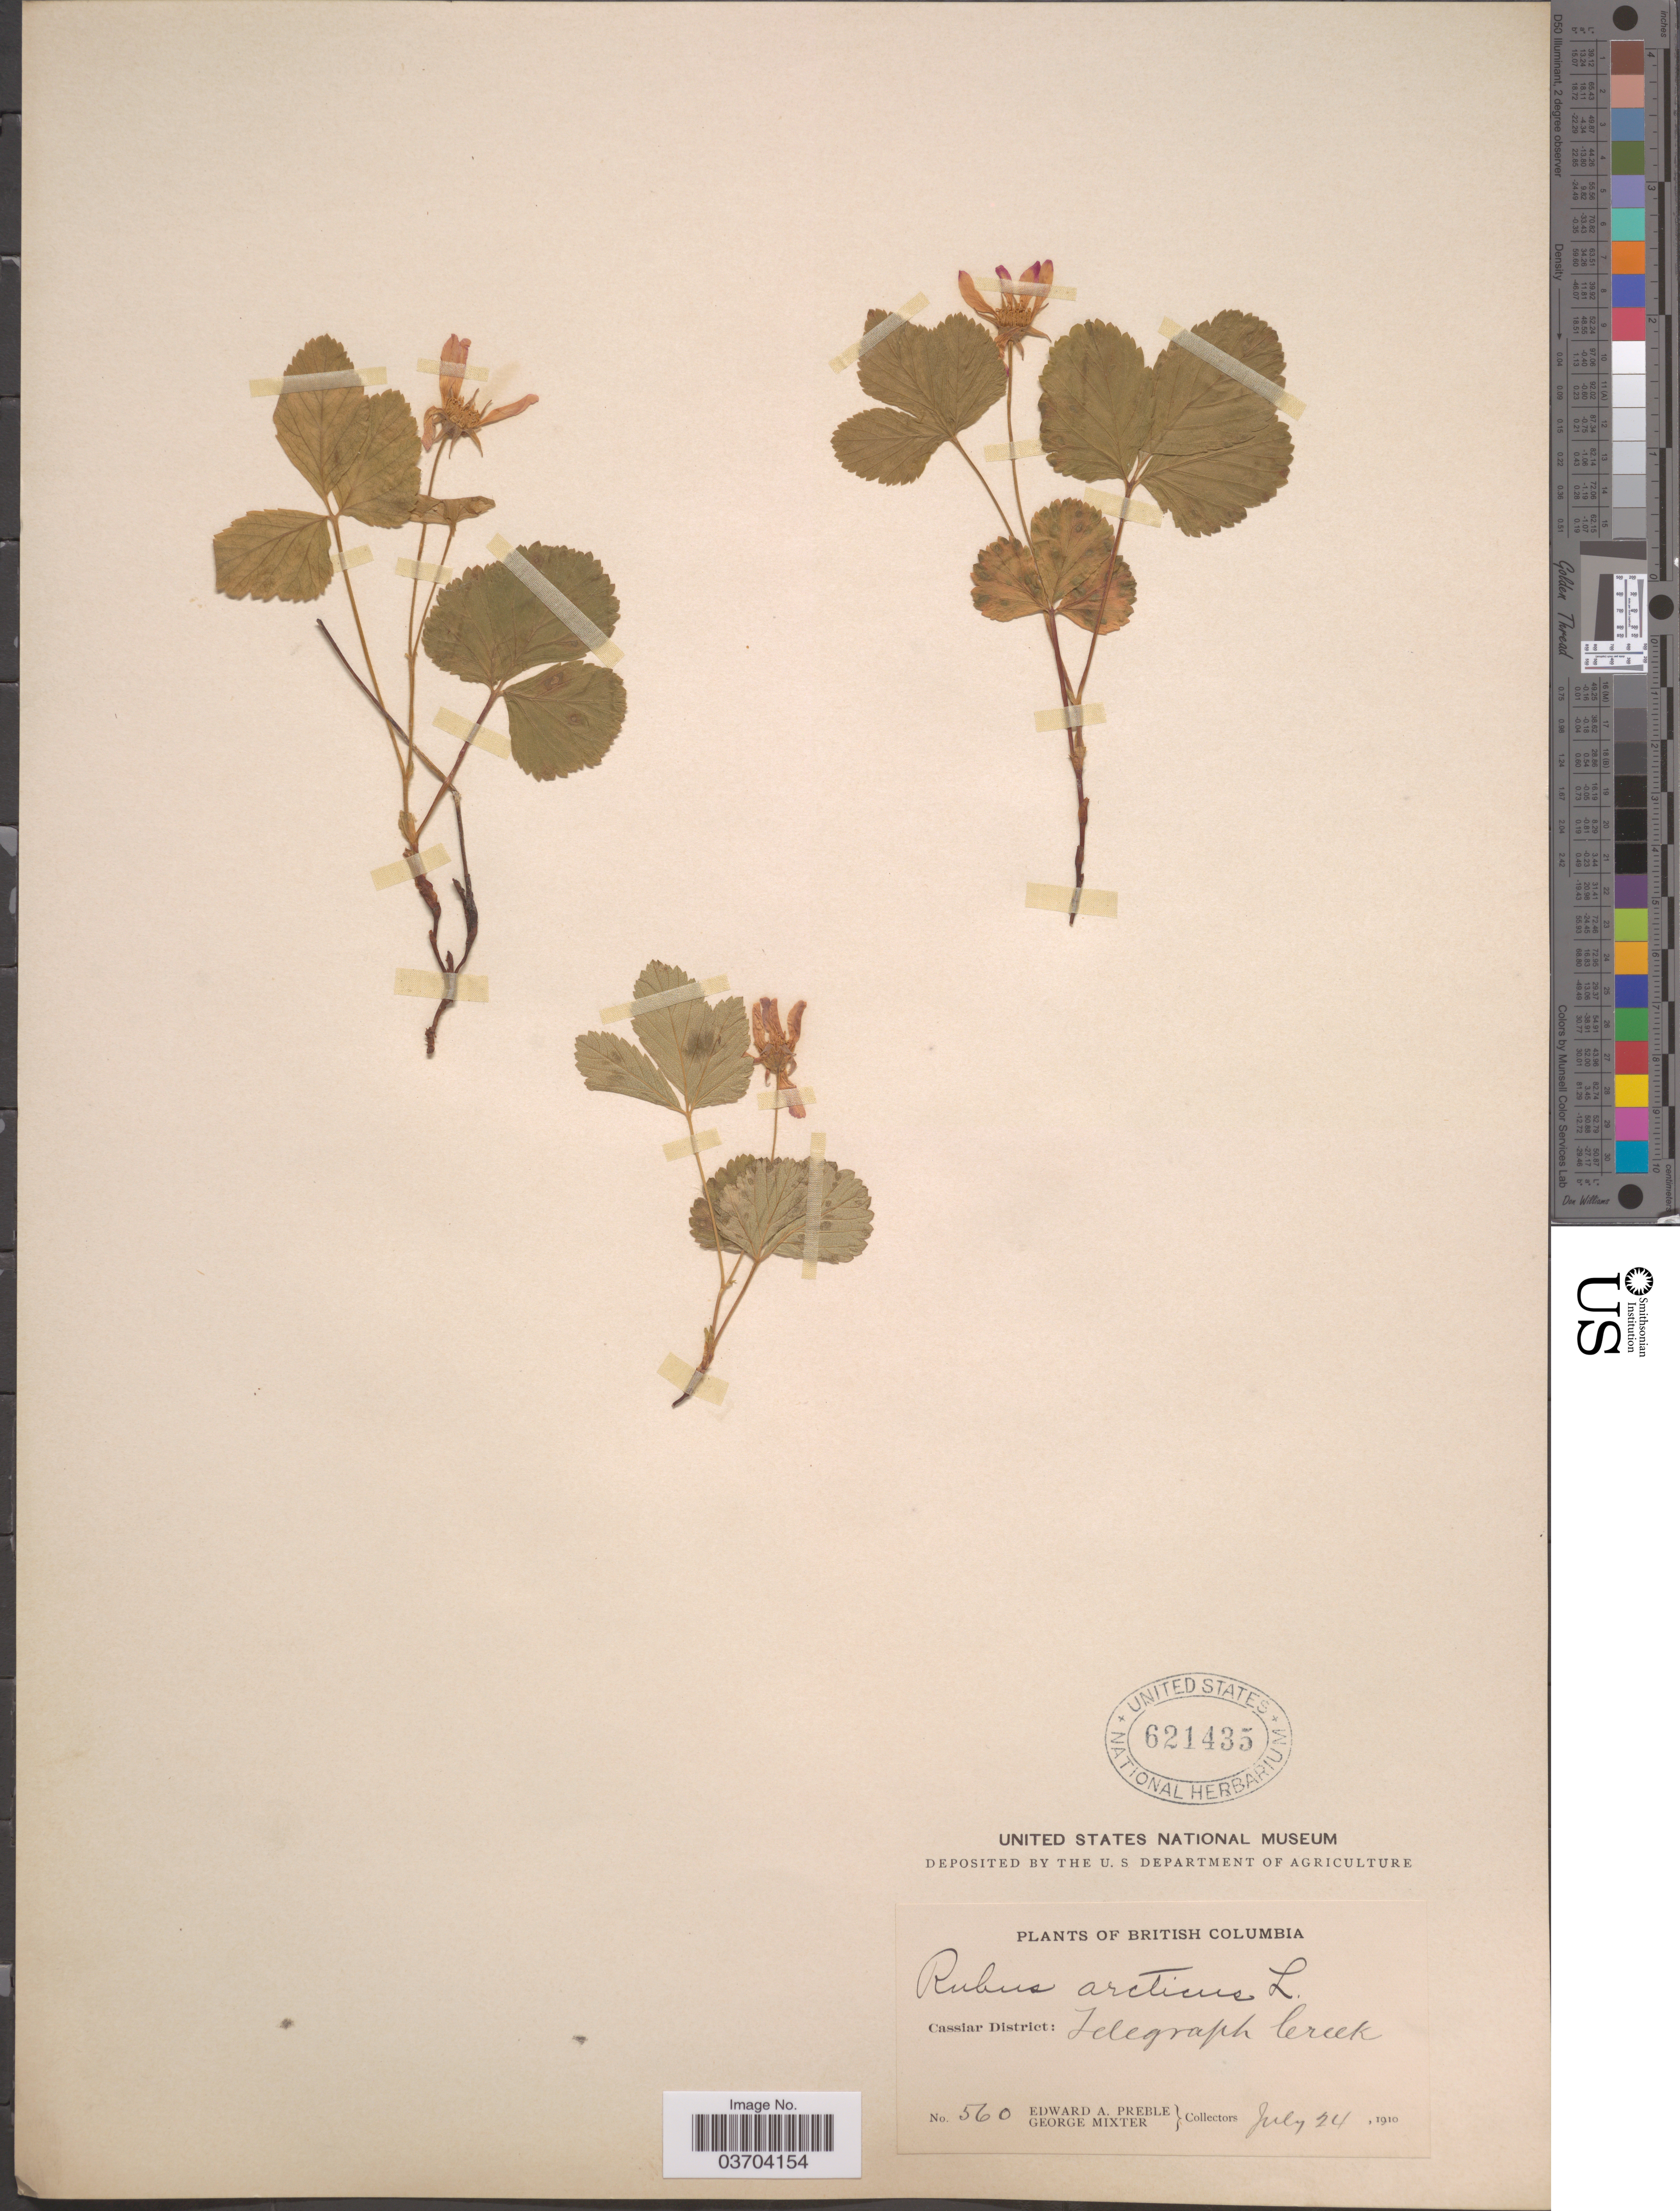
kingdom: Plantae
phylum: Tracheophyta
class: Magnoliopsida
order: Rosales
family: Rosaceae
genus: Rubus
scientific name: Rubus arcticus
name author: L.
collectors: E. Preble & G. Mixter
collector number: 560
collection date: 1910-07-24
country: Canada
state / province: British Columbia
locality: Cassiar District: Telegraph Creek.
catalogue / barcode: US 621435